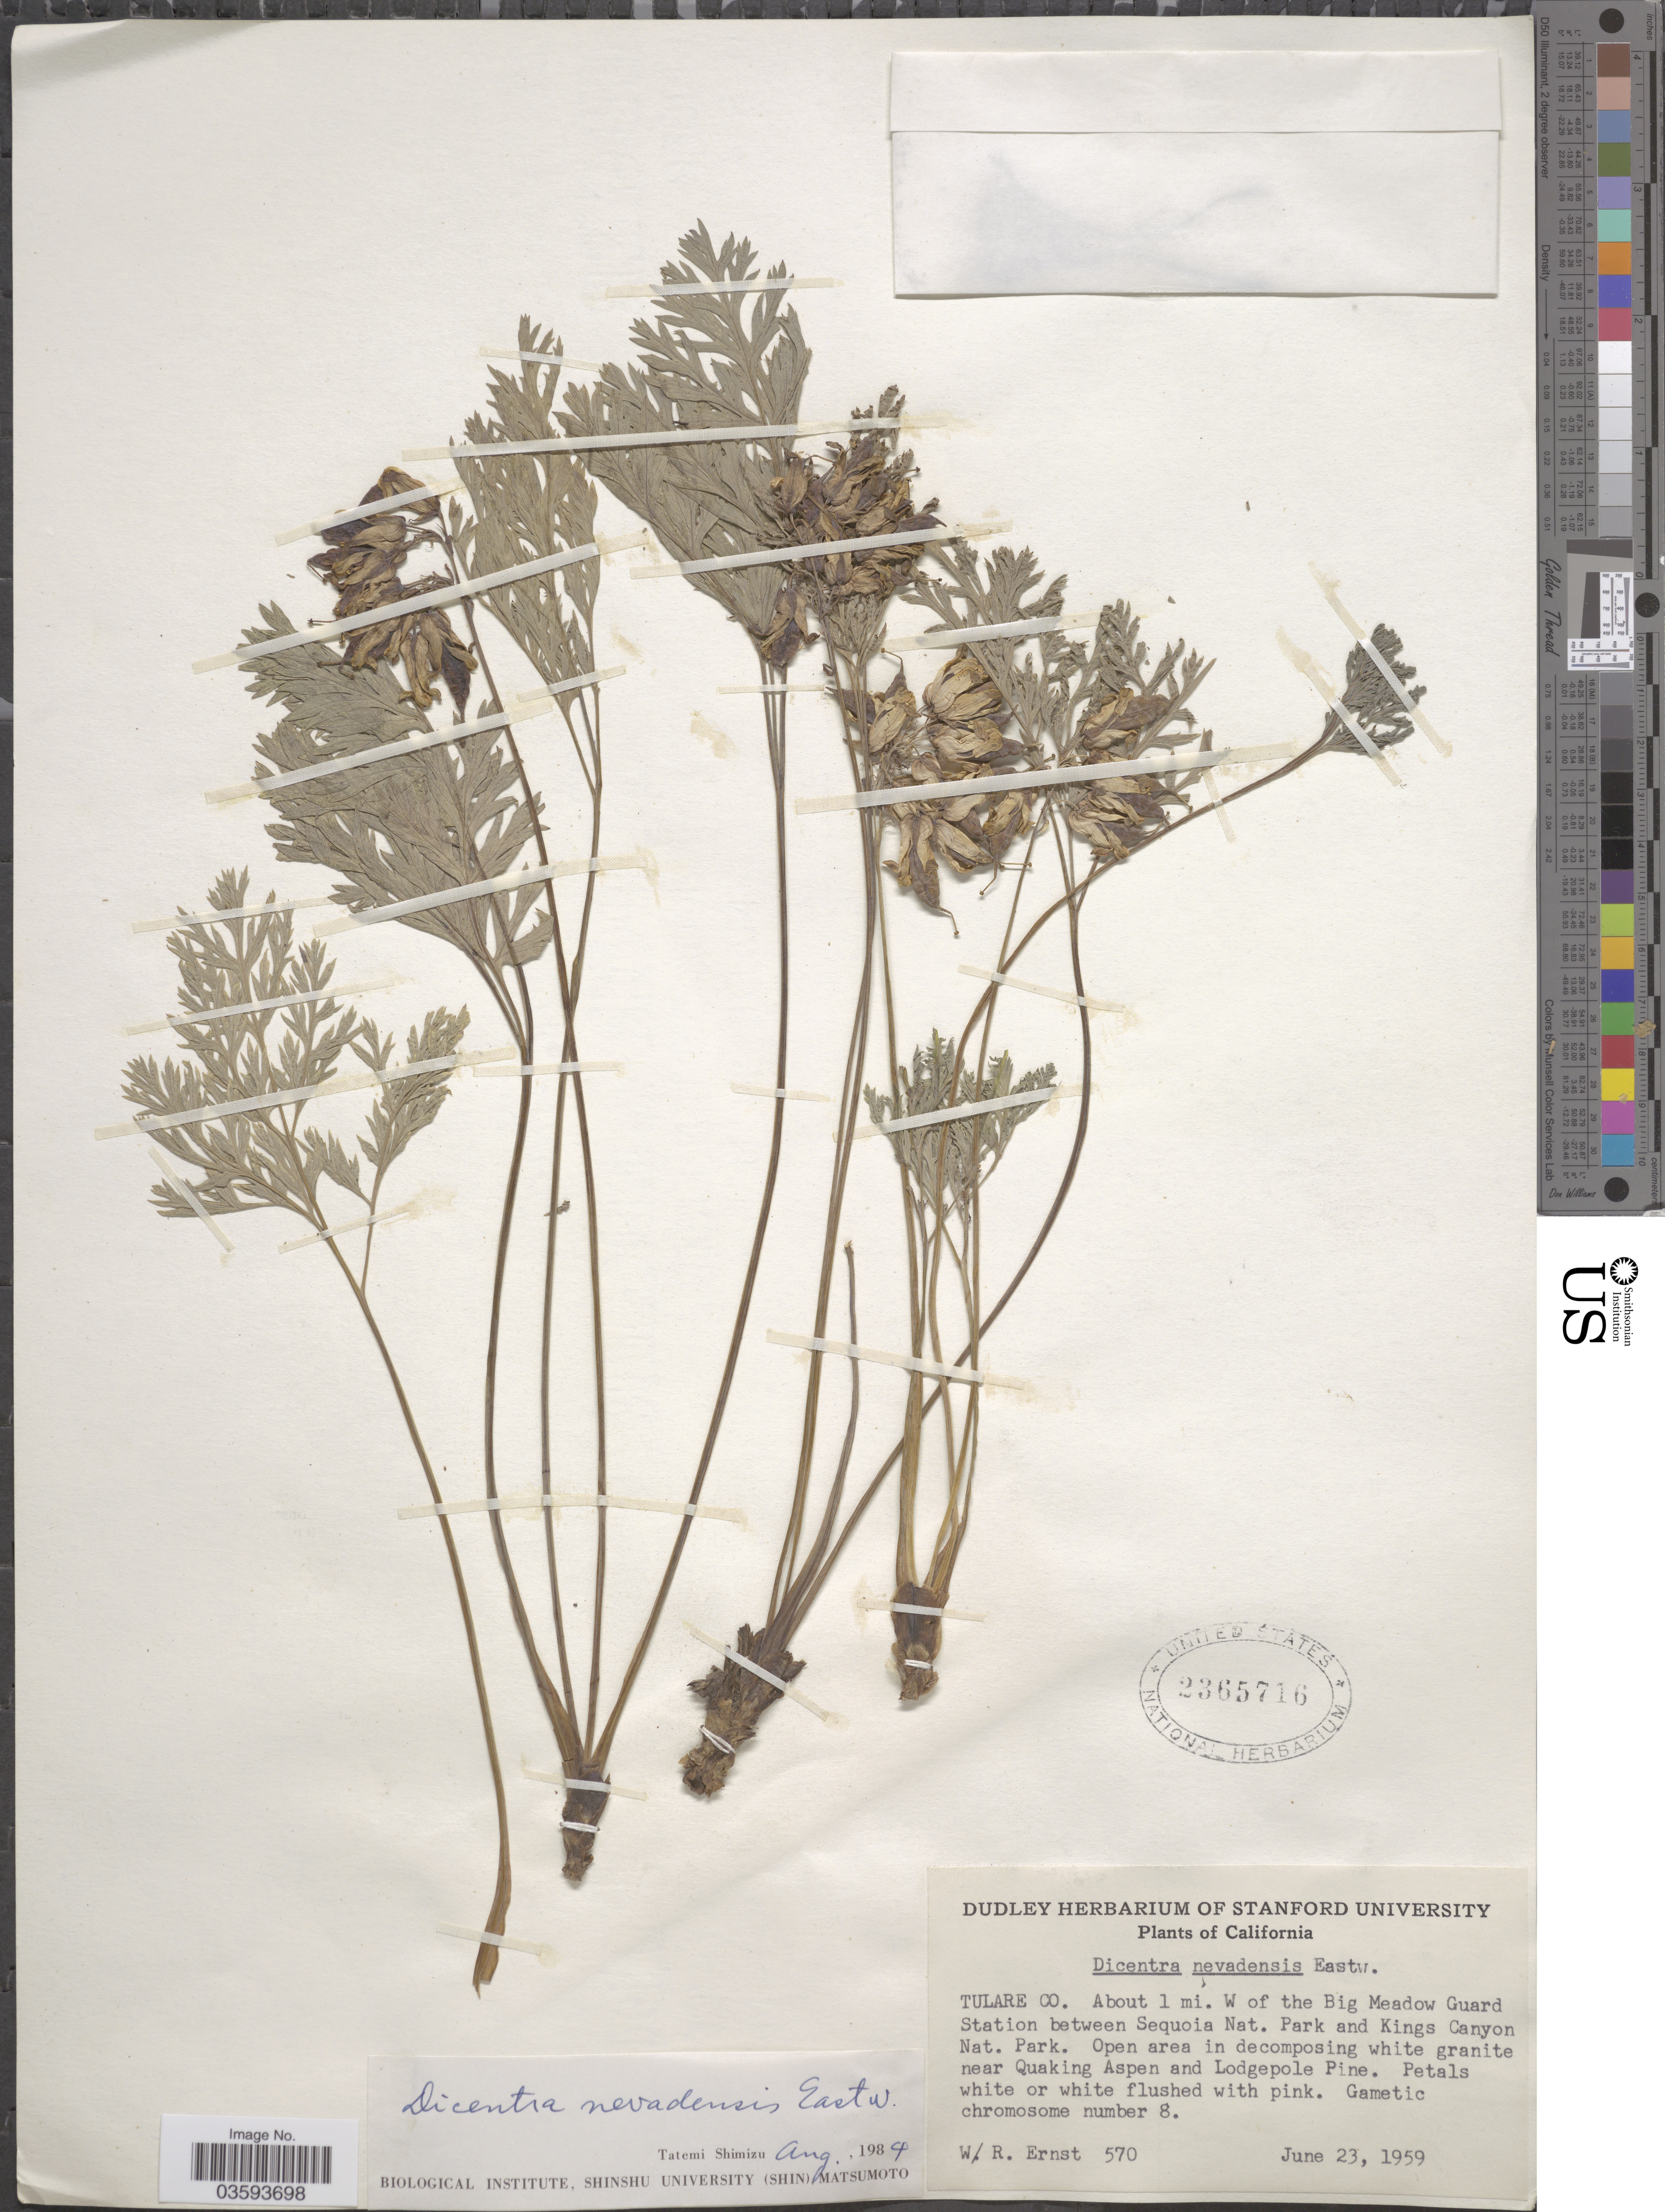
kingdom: Plantae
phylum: Tracheophyta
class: Magnoliopsida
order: Ranunculales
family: Papaveraceae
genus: Dicentra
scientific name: Dicentra nevadensis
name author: Eastw.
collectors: W. R. Ernst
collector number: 570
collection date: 1959-06-23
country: United States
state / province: California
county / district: Tulare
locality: Tulare Co. About 1 mi. W of the Big Meadow Guard Station between Sequoia Nat. Park and Kings Canyon Nat. Park.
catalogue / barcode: US 2365716